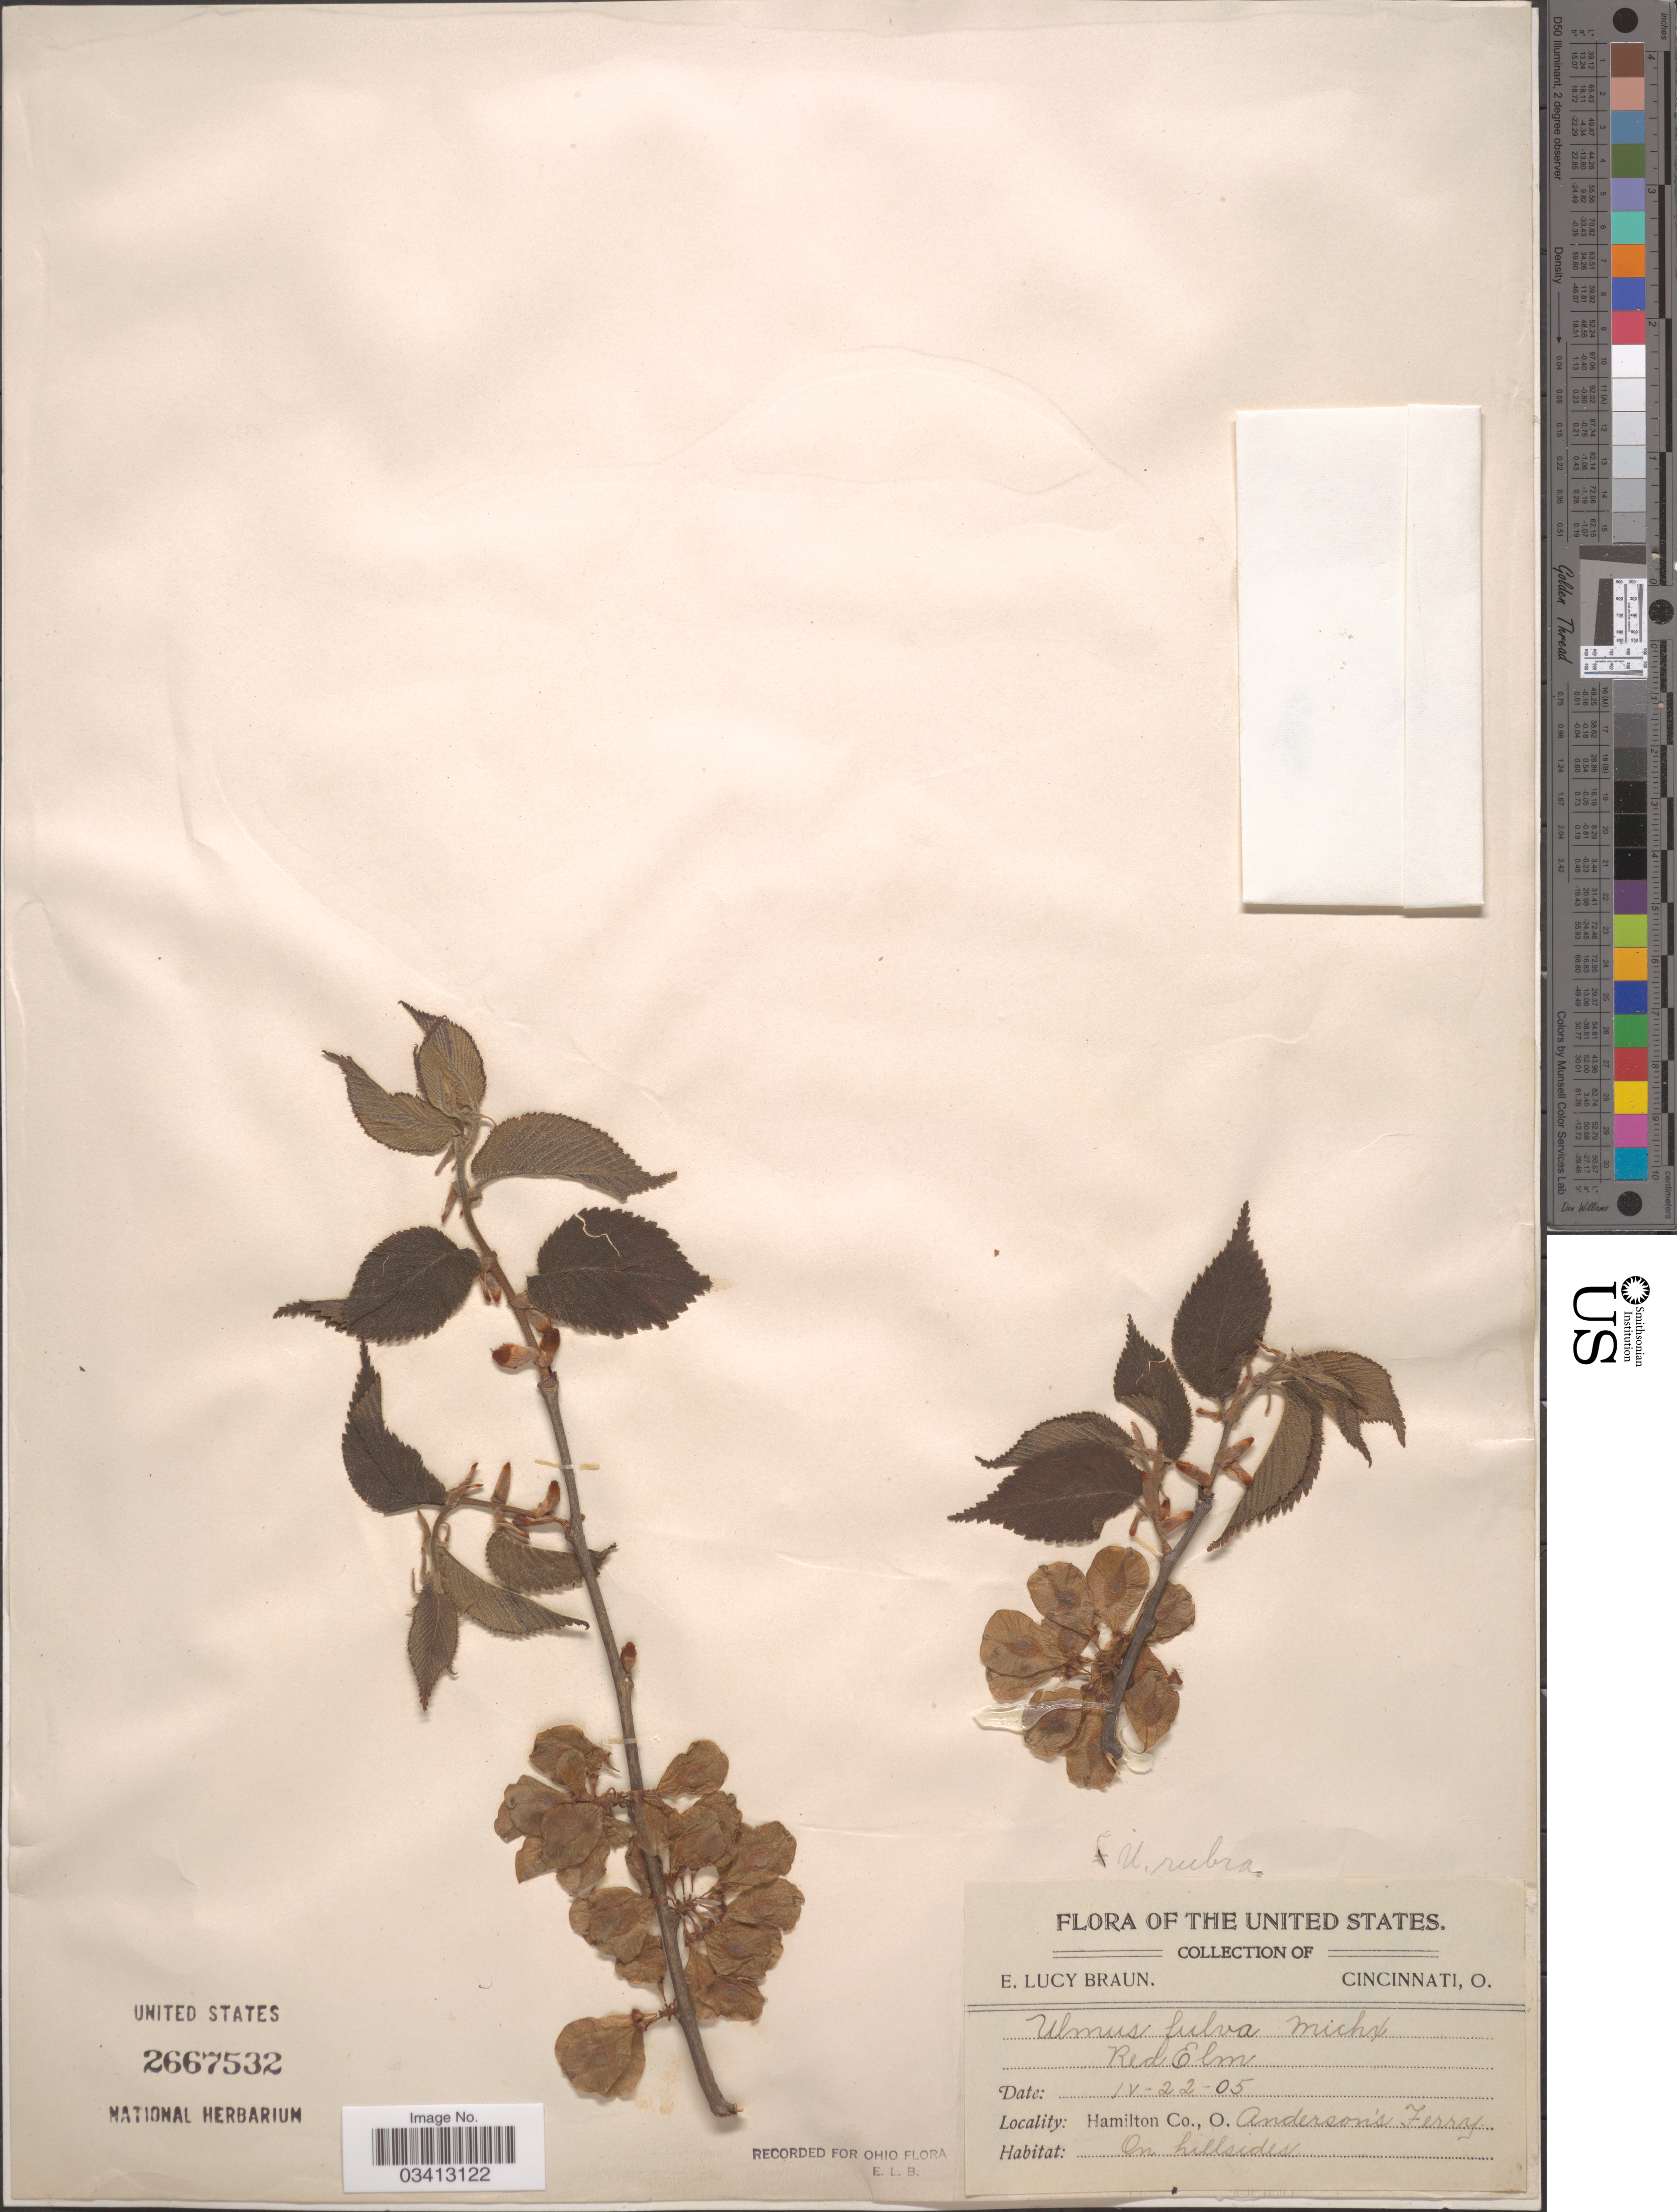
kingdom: Plantae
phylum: Tracheophyta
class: Magnoliopsida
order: Rosales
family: Ulmaceae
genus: Ulmus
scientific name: Ulmus rubra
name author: Muhl.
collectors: E. L. Braun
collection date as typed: Transcribed d/m/y: 22/4/5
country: United States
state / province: Ohio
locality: Hamilton Co., Anderson's Ferry.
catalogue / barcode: US 2667532